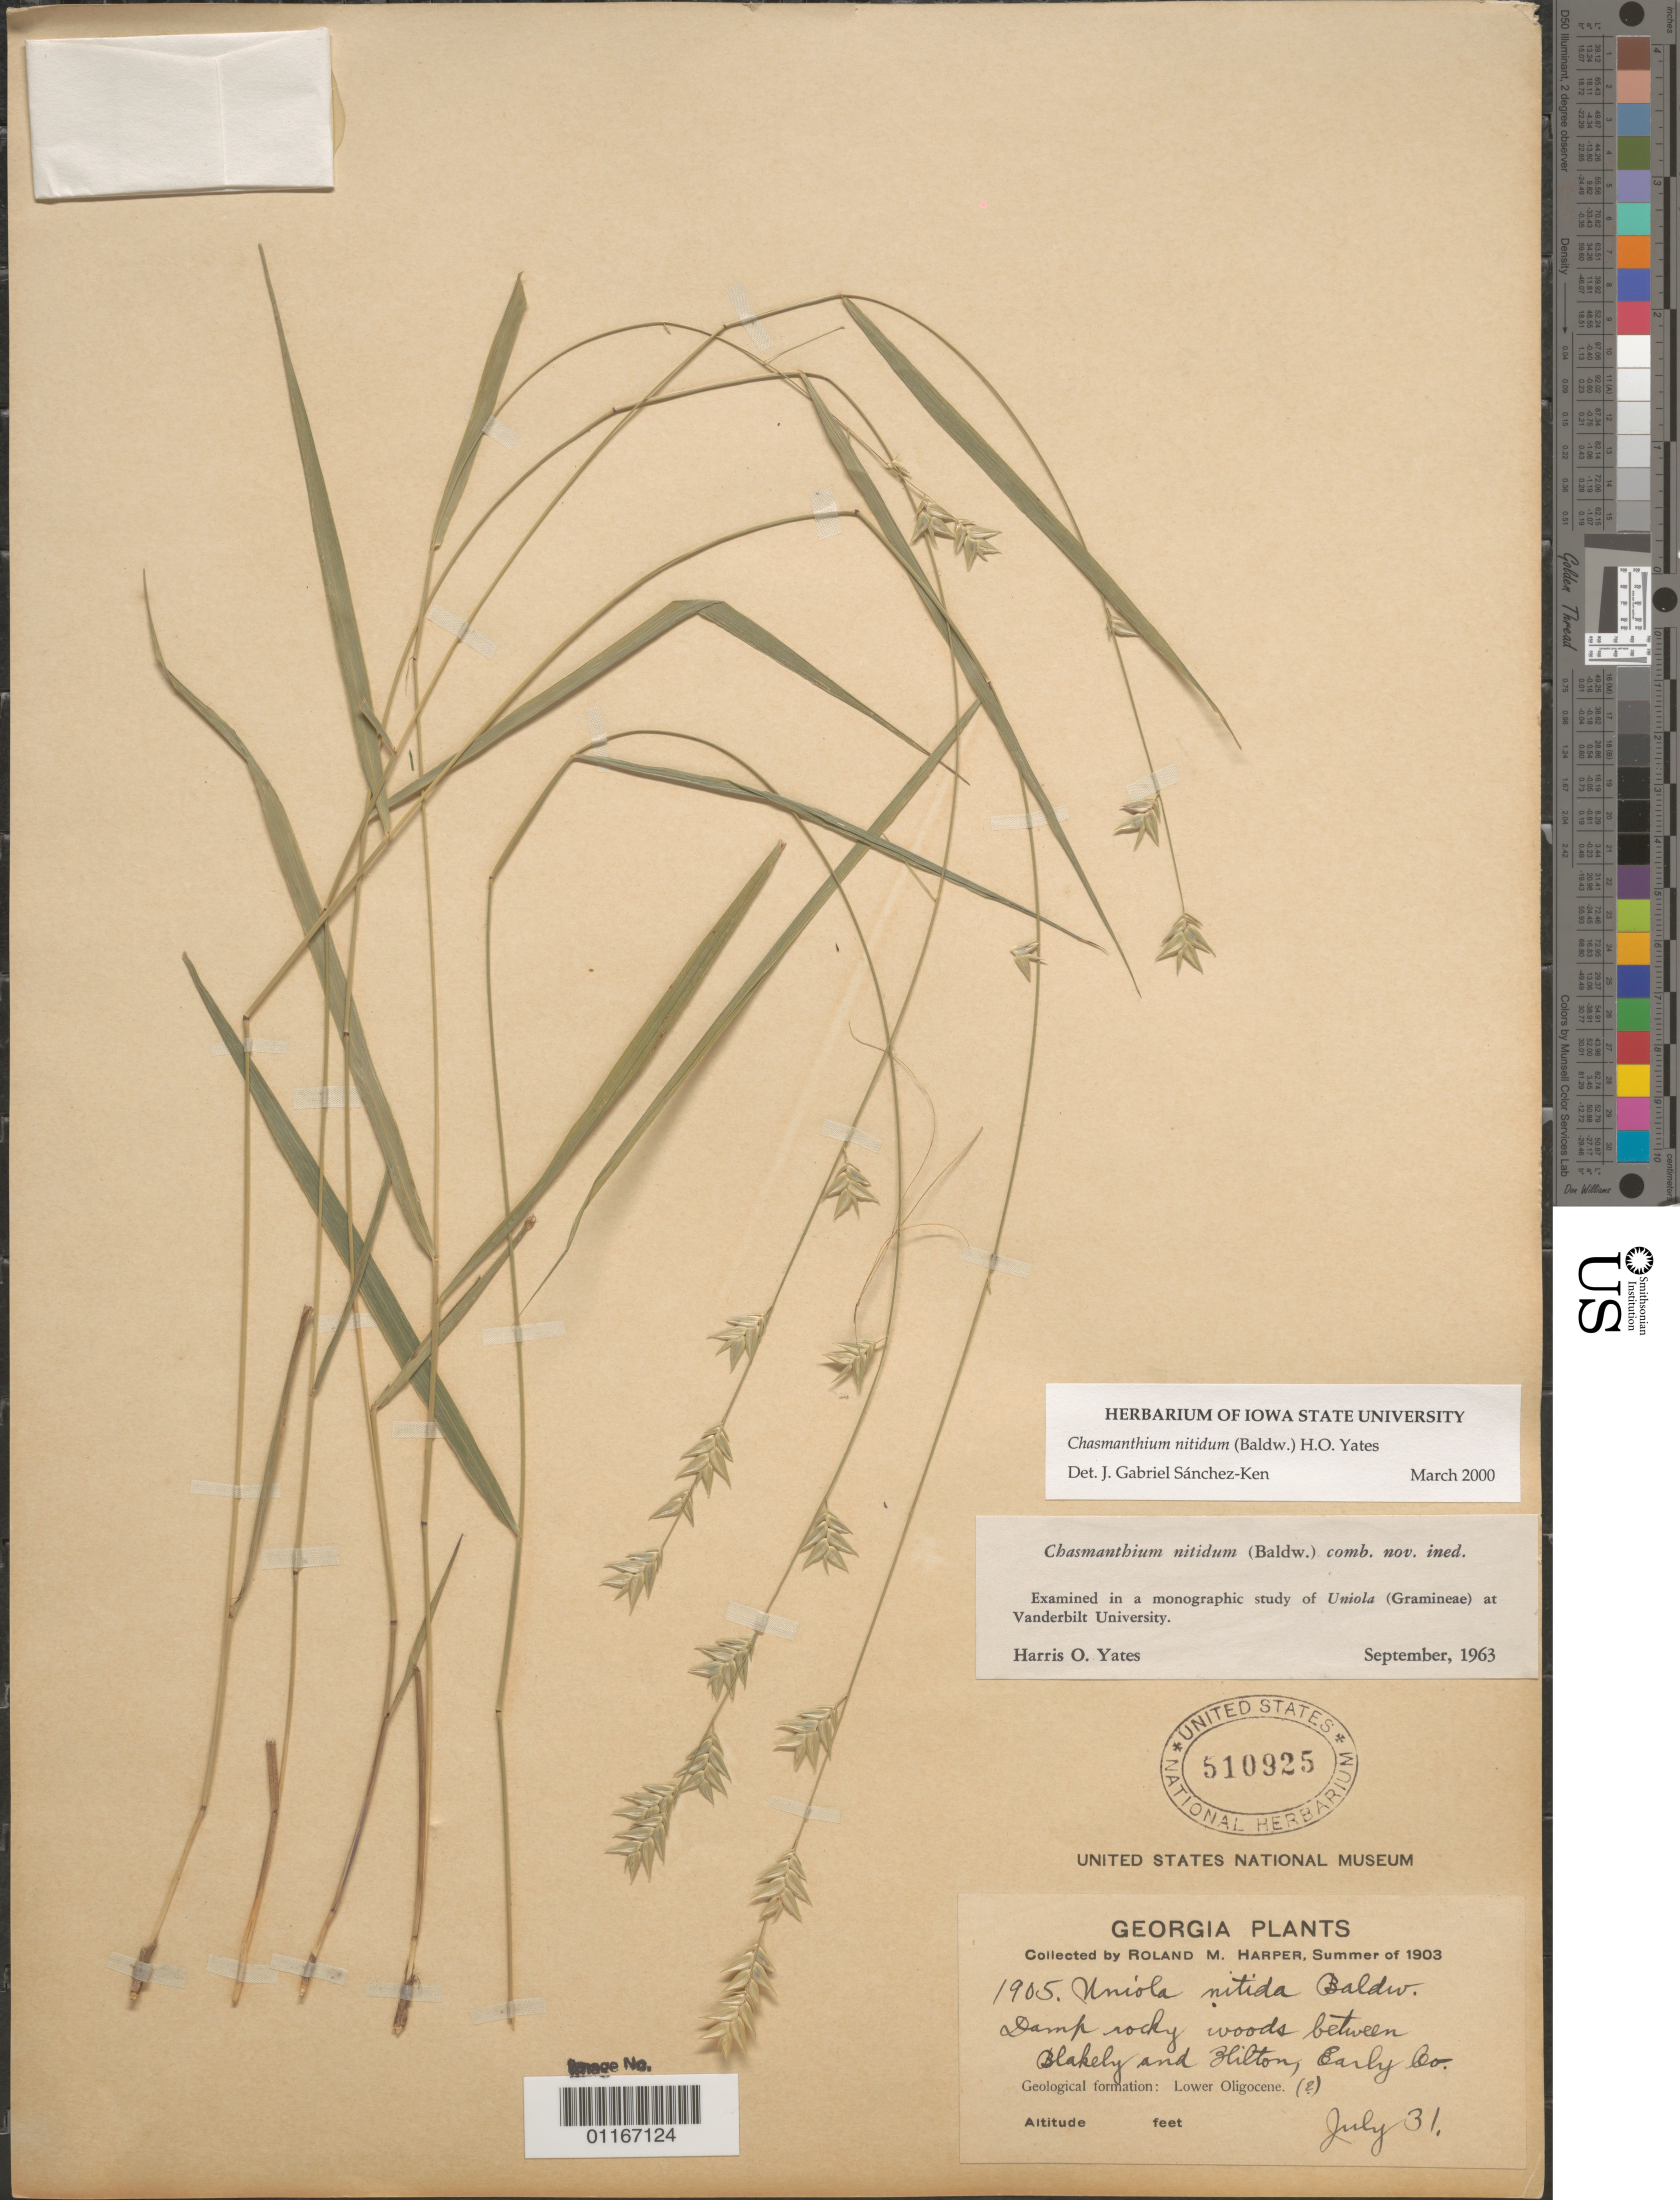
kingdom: Plantae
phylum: Tracheophyta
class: Liliopsida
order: Poales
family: Poaceae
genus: Chasmanthium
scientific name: Chasmanthium nitidum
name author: (Baldwin ex Elliott) H.O. Yates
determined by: Sánchez-Ken, J. G.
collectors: R. M. Harper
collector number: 1905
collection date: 1903-07-31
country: United States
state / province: Georgia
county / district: Early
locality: Damp, rocky woods between Blakely and Hilton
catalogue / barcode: US 510925